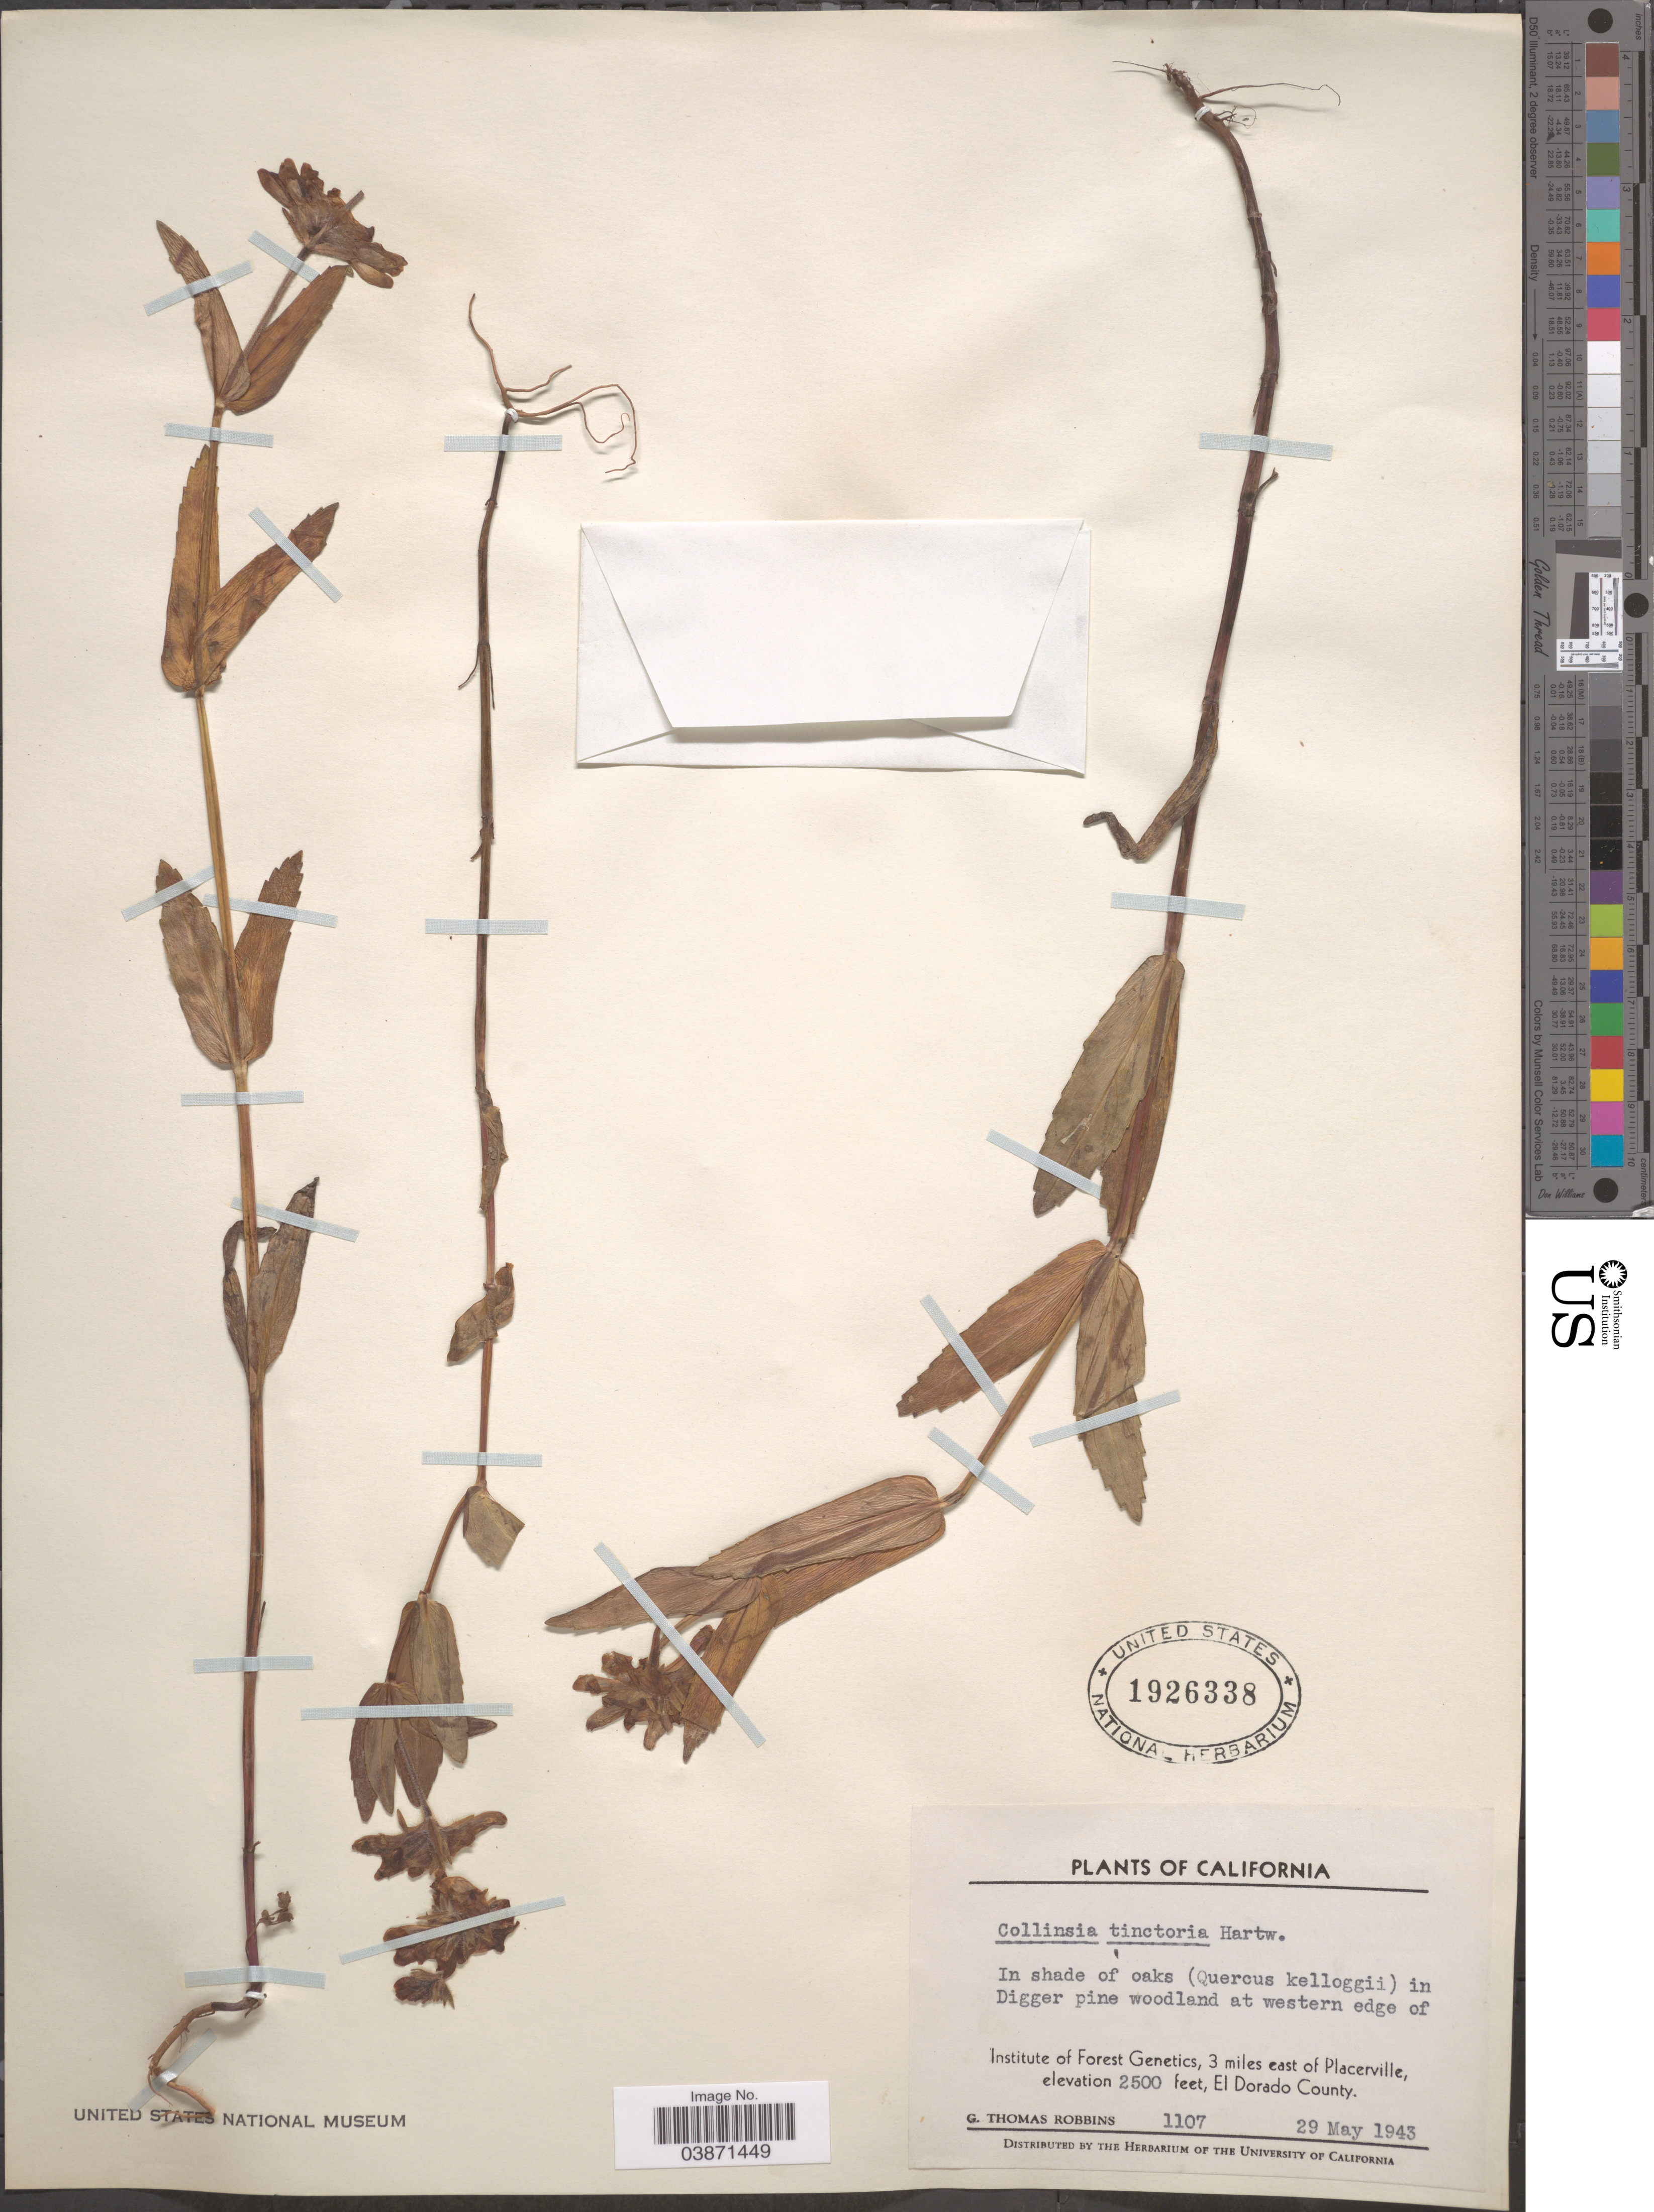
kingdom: Plantae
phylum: Tracheophyta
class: Magnoliopsida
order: Lamiales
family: Plantaginaceae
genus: Collinsia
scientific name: Collinsia tinctoria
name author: Hartw. ex Benth.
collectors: G. T. Robbins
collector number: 1107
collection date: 1943-05-29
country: United States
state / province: California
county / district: El Dorado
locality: At western edge of Institute of Forest Genetics, 3 miles east of Placerville, El Dorado County.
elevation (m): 762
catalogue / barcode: US 1926338